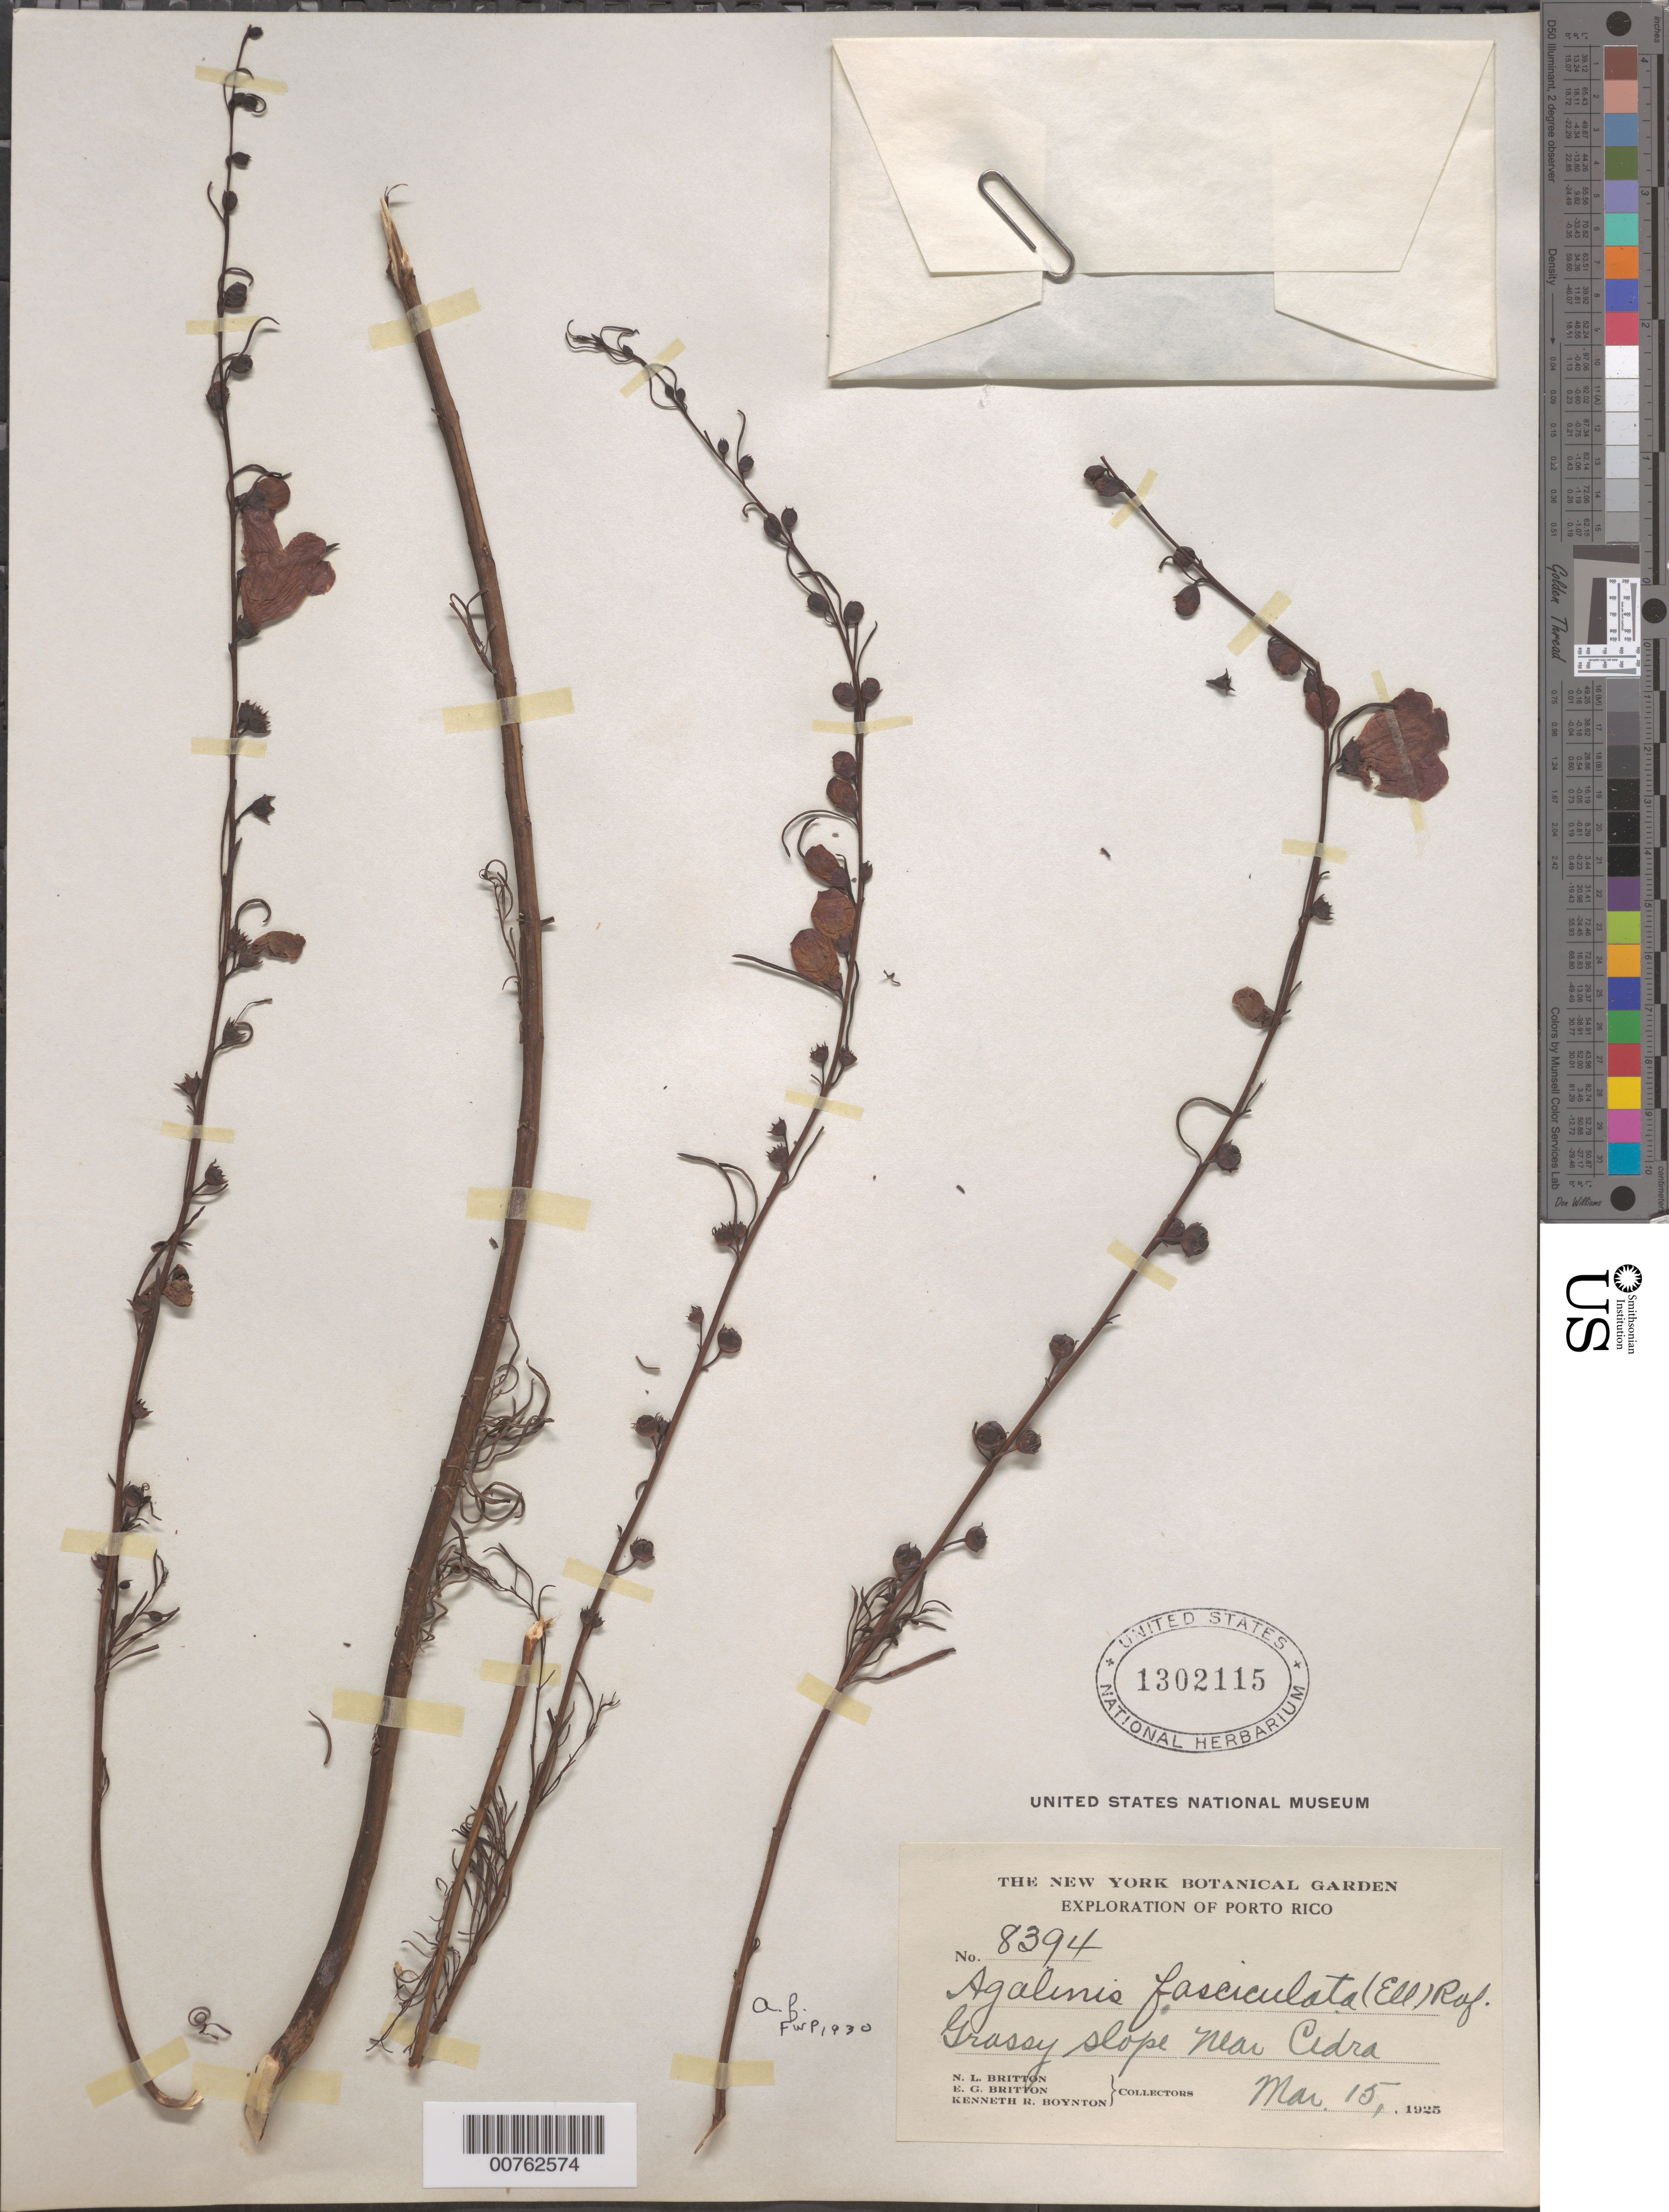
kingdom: Plantae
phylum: Tracheophyta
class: Magnoliopsida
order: Lamiales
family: Orobanchaceae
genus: Agalinis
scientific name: Agalinis fasciculata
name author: (Elliott) Raf.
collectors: N. Britton, E. G. Britton & K. Boynton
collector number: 8394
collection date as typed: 15 Mar 1925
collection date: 1925-03-15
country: Puerto Rico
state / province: Cidra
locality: Near Cidra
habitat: Grassy slopes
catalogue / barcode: US 1302115